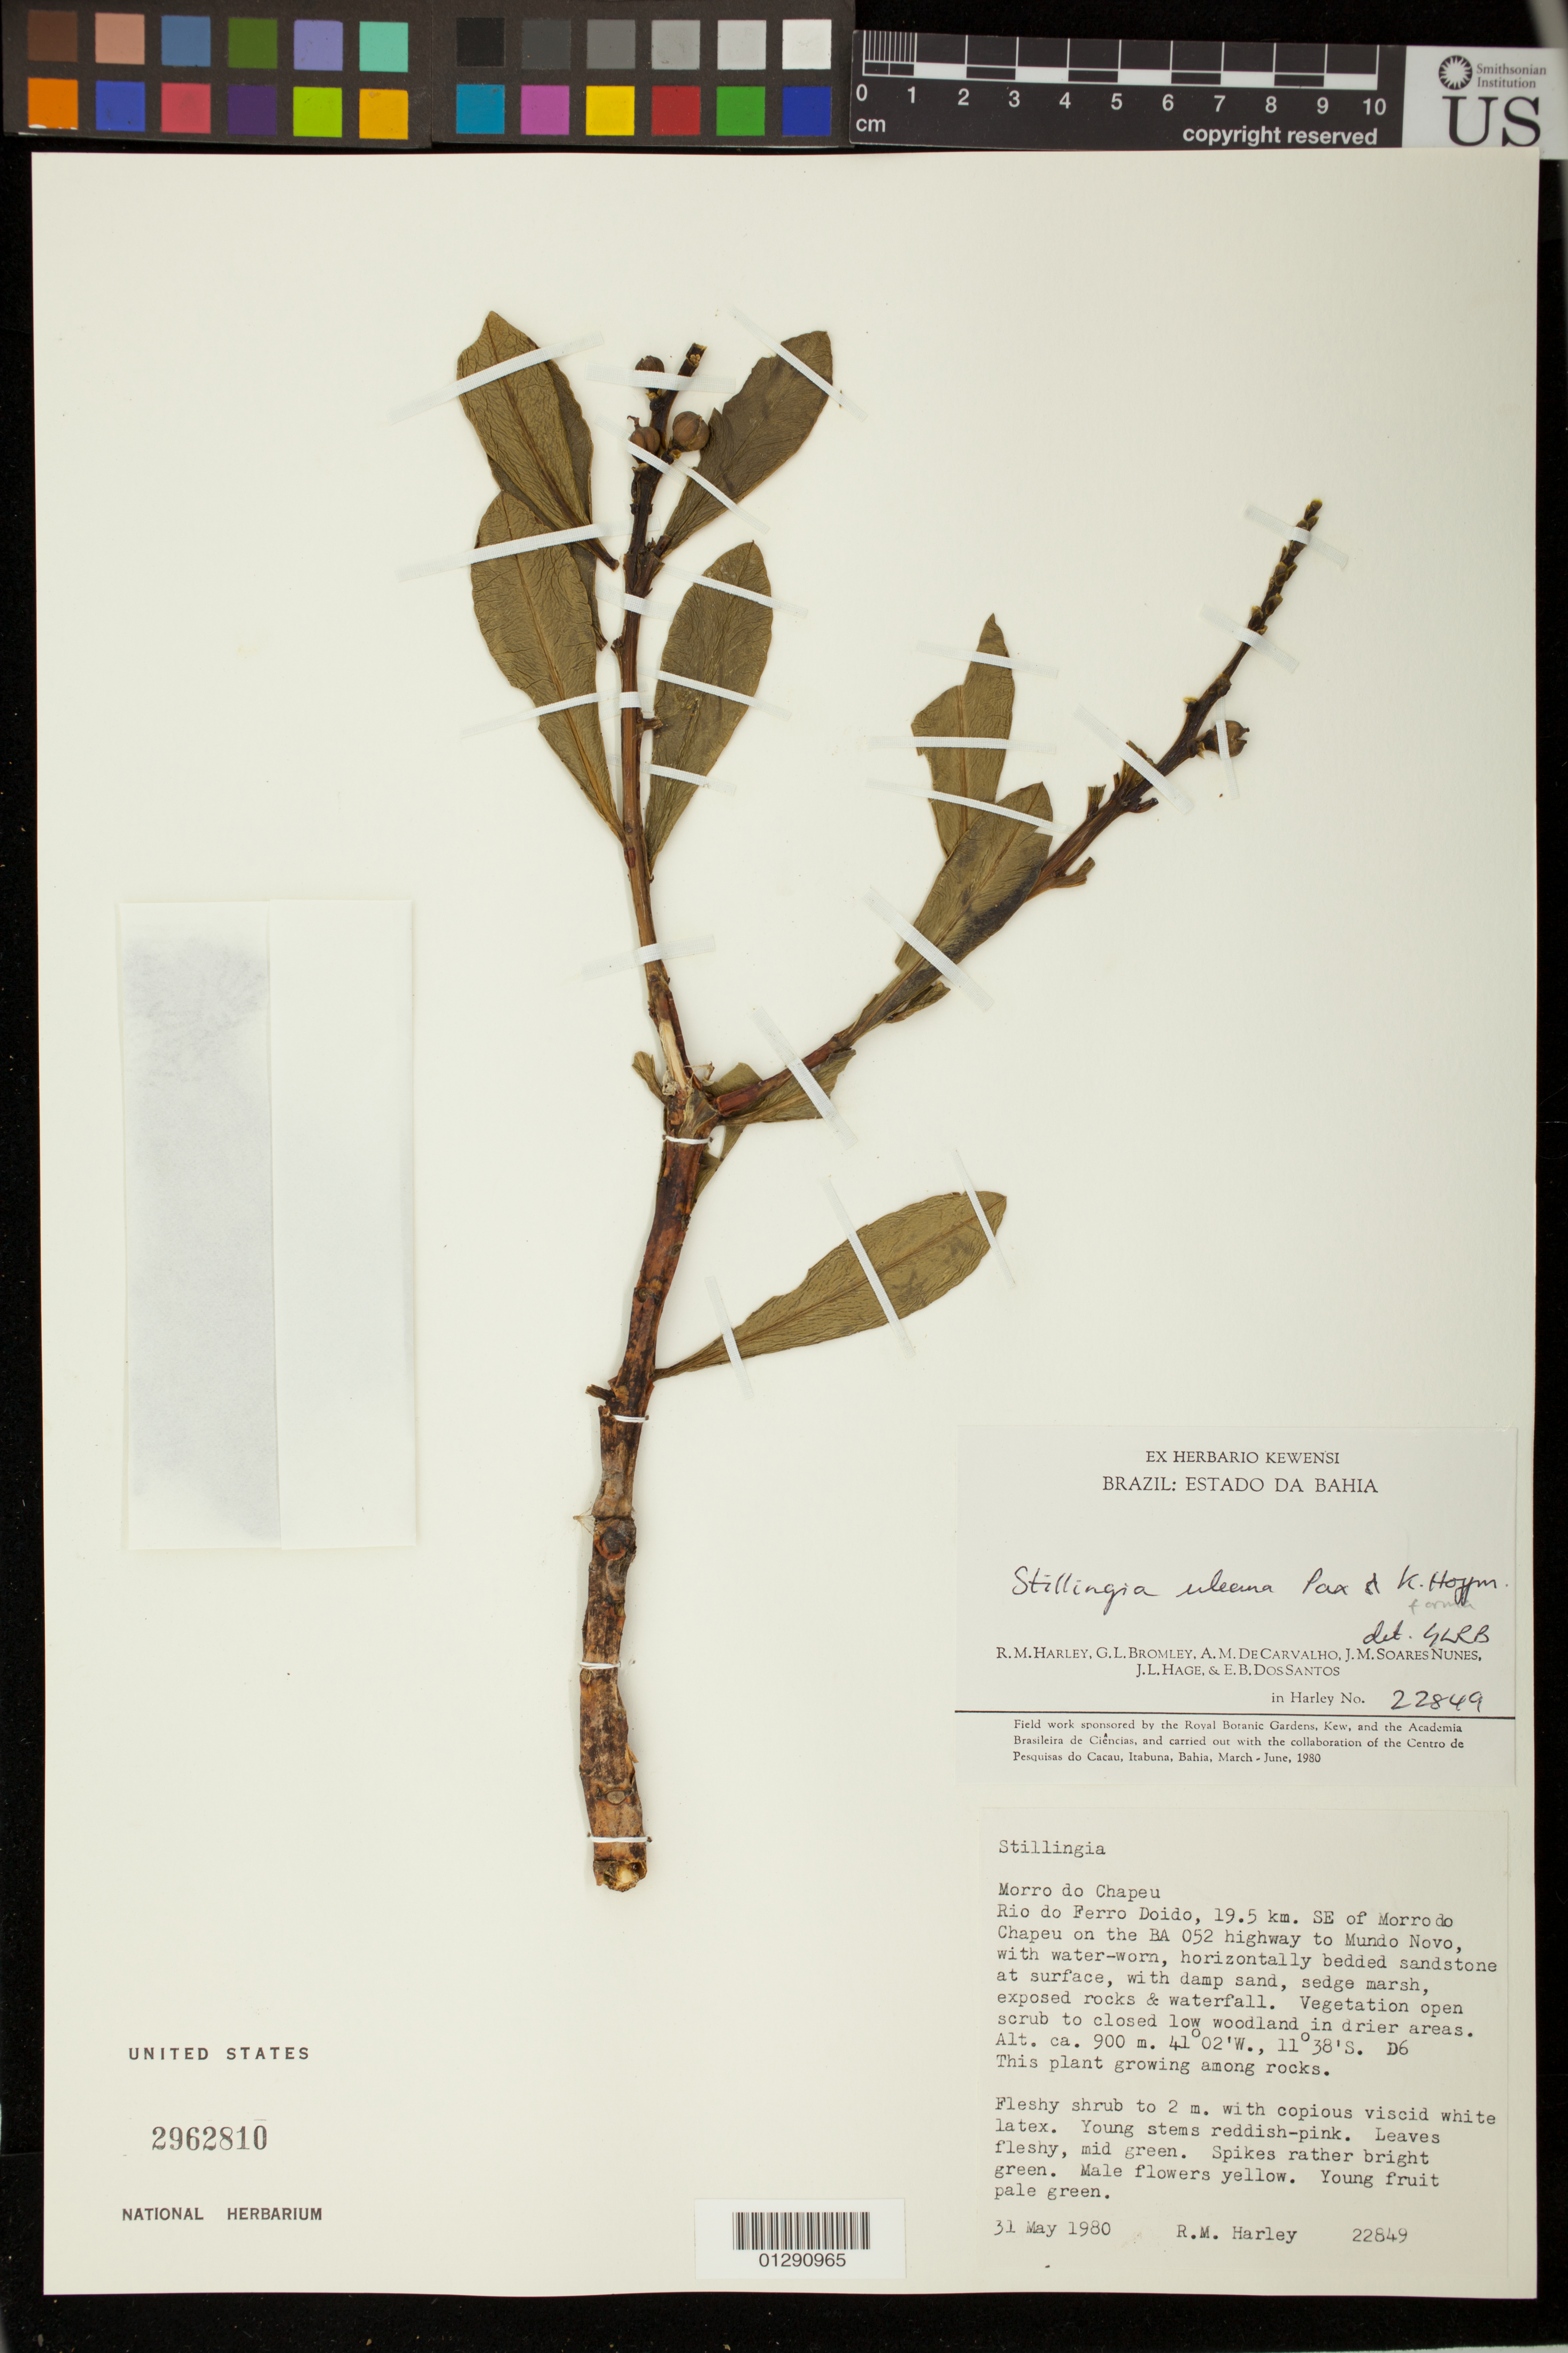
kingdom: Plantae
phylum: Tracheophyta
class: Magnoliopsida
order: Malpighiales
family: Euphorbiaceae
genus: Stillingia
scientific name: Stillingia uleana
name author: Pax & K. Hoffm.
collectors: R. M. Harley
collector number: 22849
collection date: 1980-05-31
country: Brazil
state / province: Bahia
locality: Morro do Chapeu.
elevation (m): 900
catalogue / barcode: US 2962810